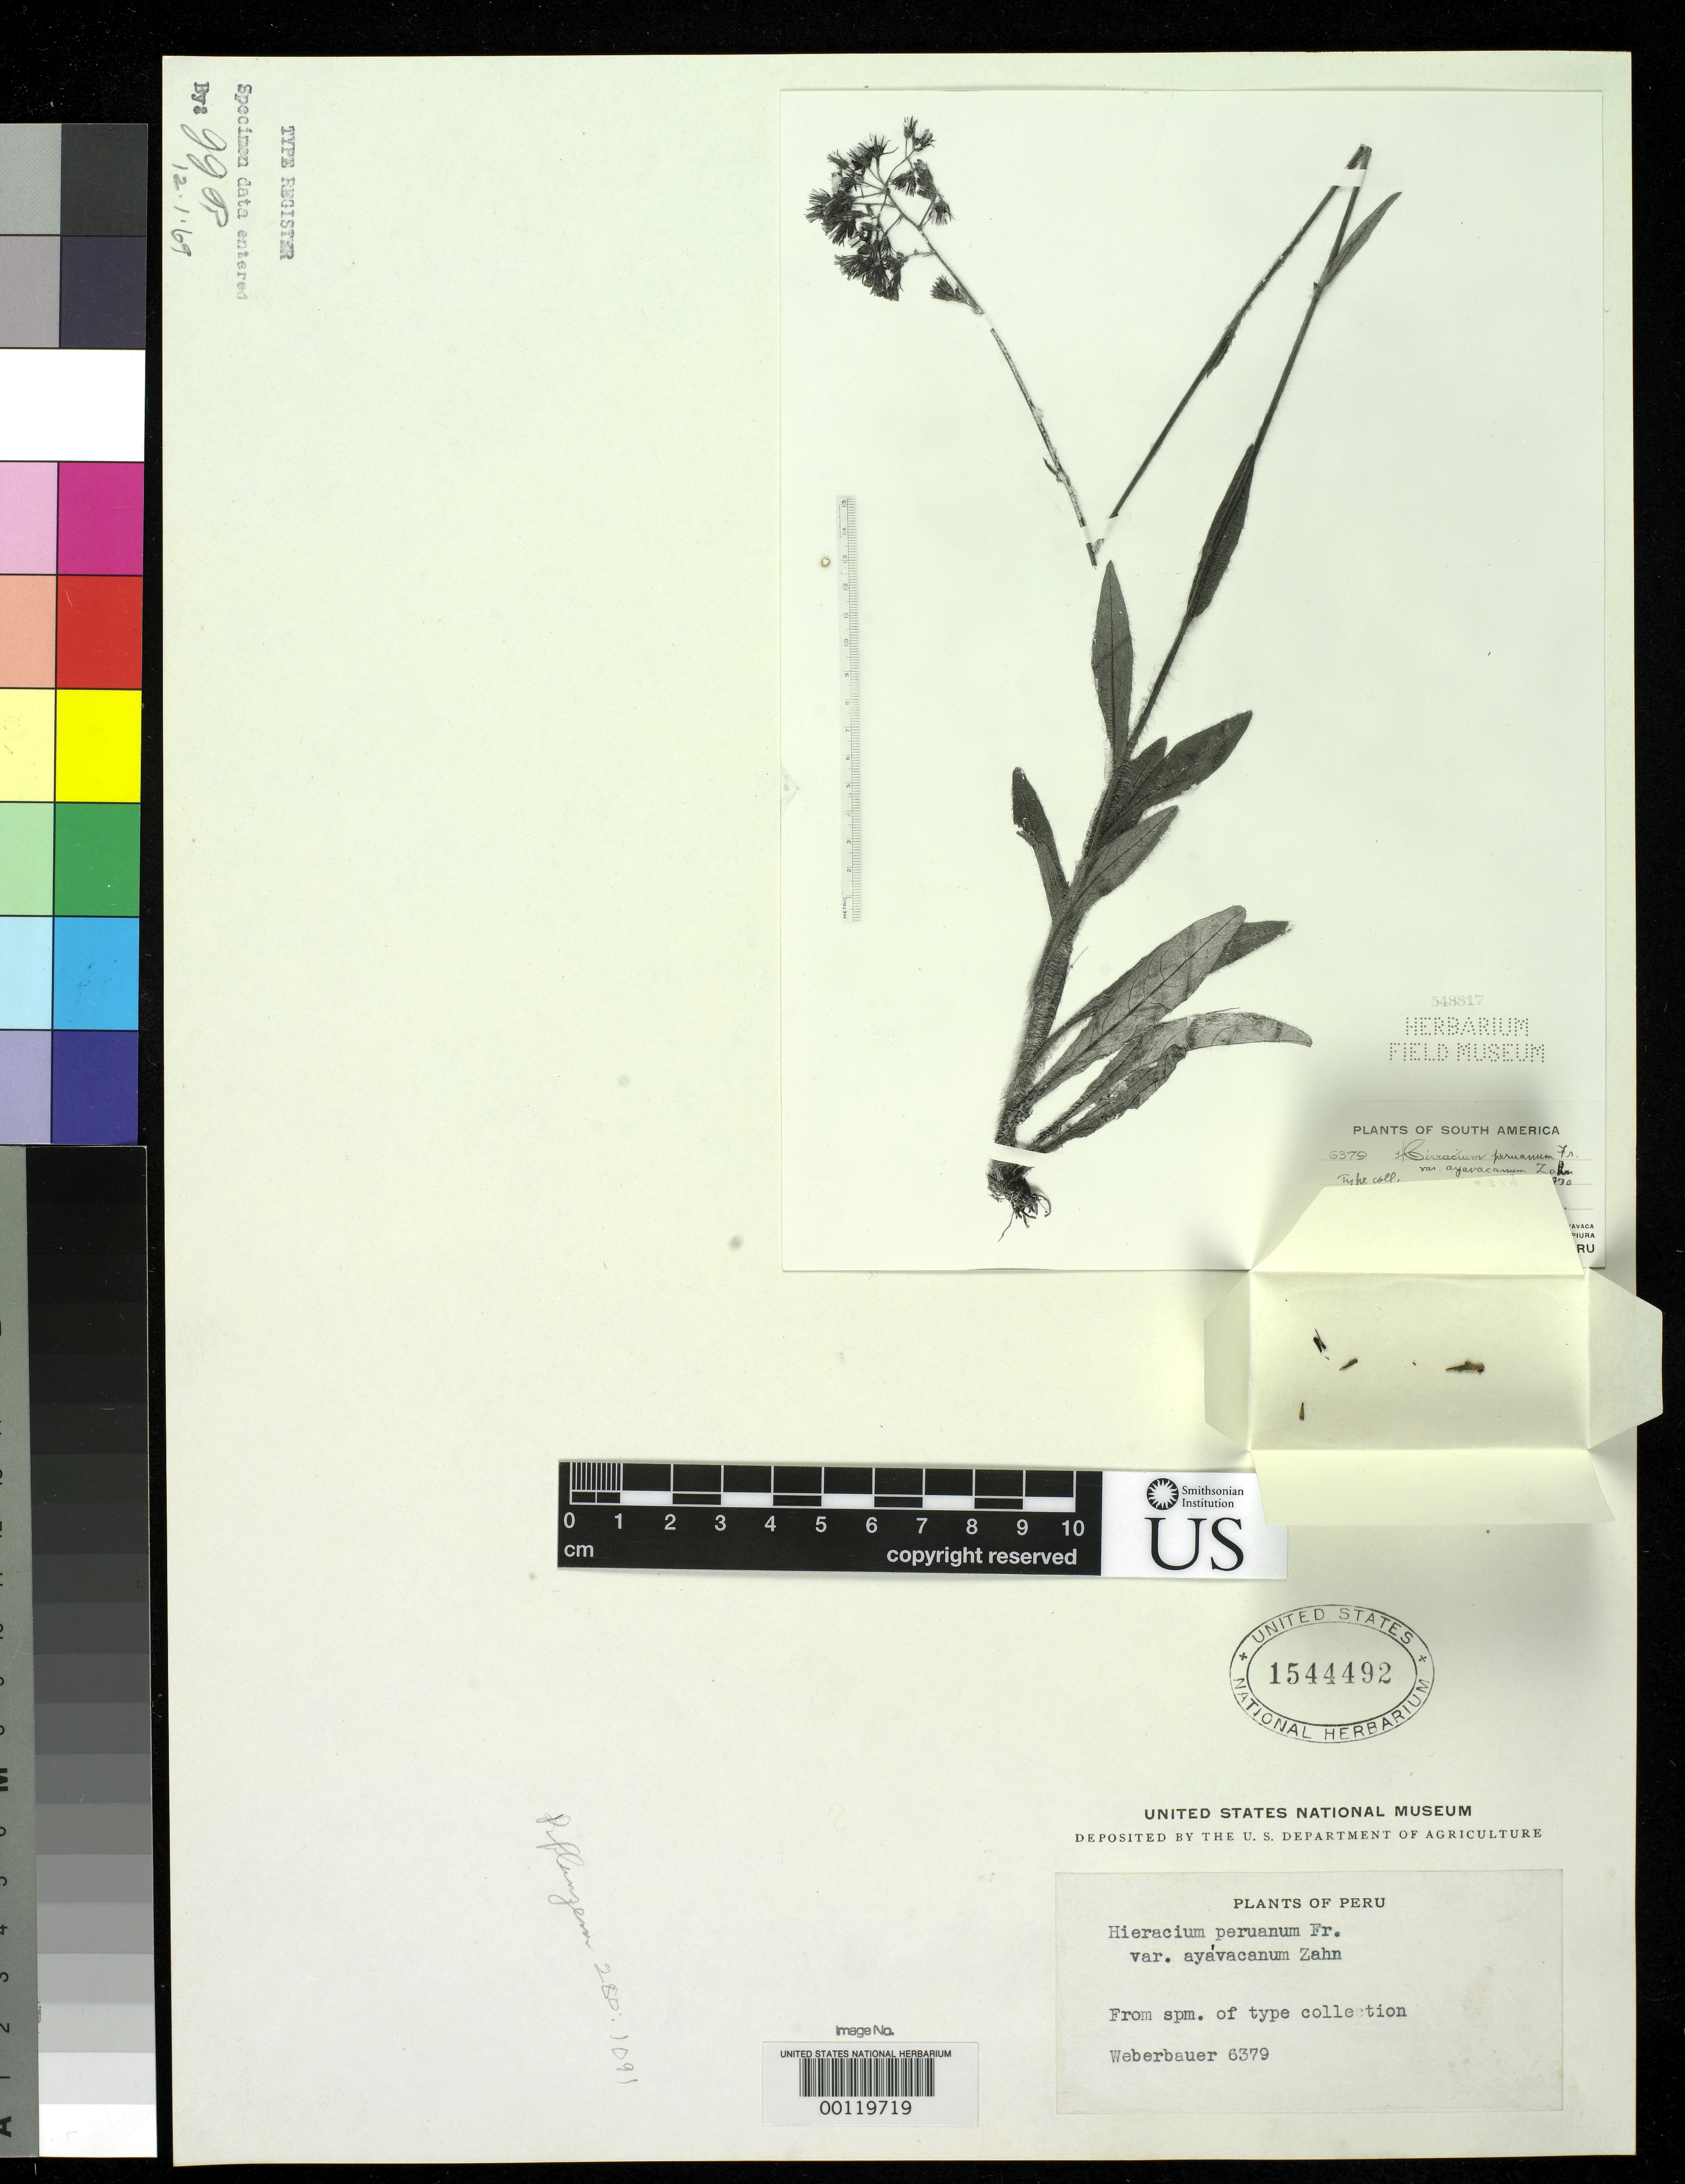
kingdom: Plantae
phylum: Tracheophyta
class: Magnoliopsida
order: Asterales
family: Asteraceae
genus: Hieracium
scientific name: Hieracium peruanum var. ayavacanum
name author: Zahn in Engl.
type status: Isotype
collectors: A. Weberbauer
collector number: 6379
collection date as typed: May 1912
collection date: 1912-05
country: Peru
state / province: Piura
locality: Ayavaca.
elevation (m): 2900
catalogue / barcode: US 1544492